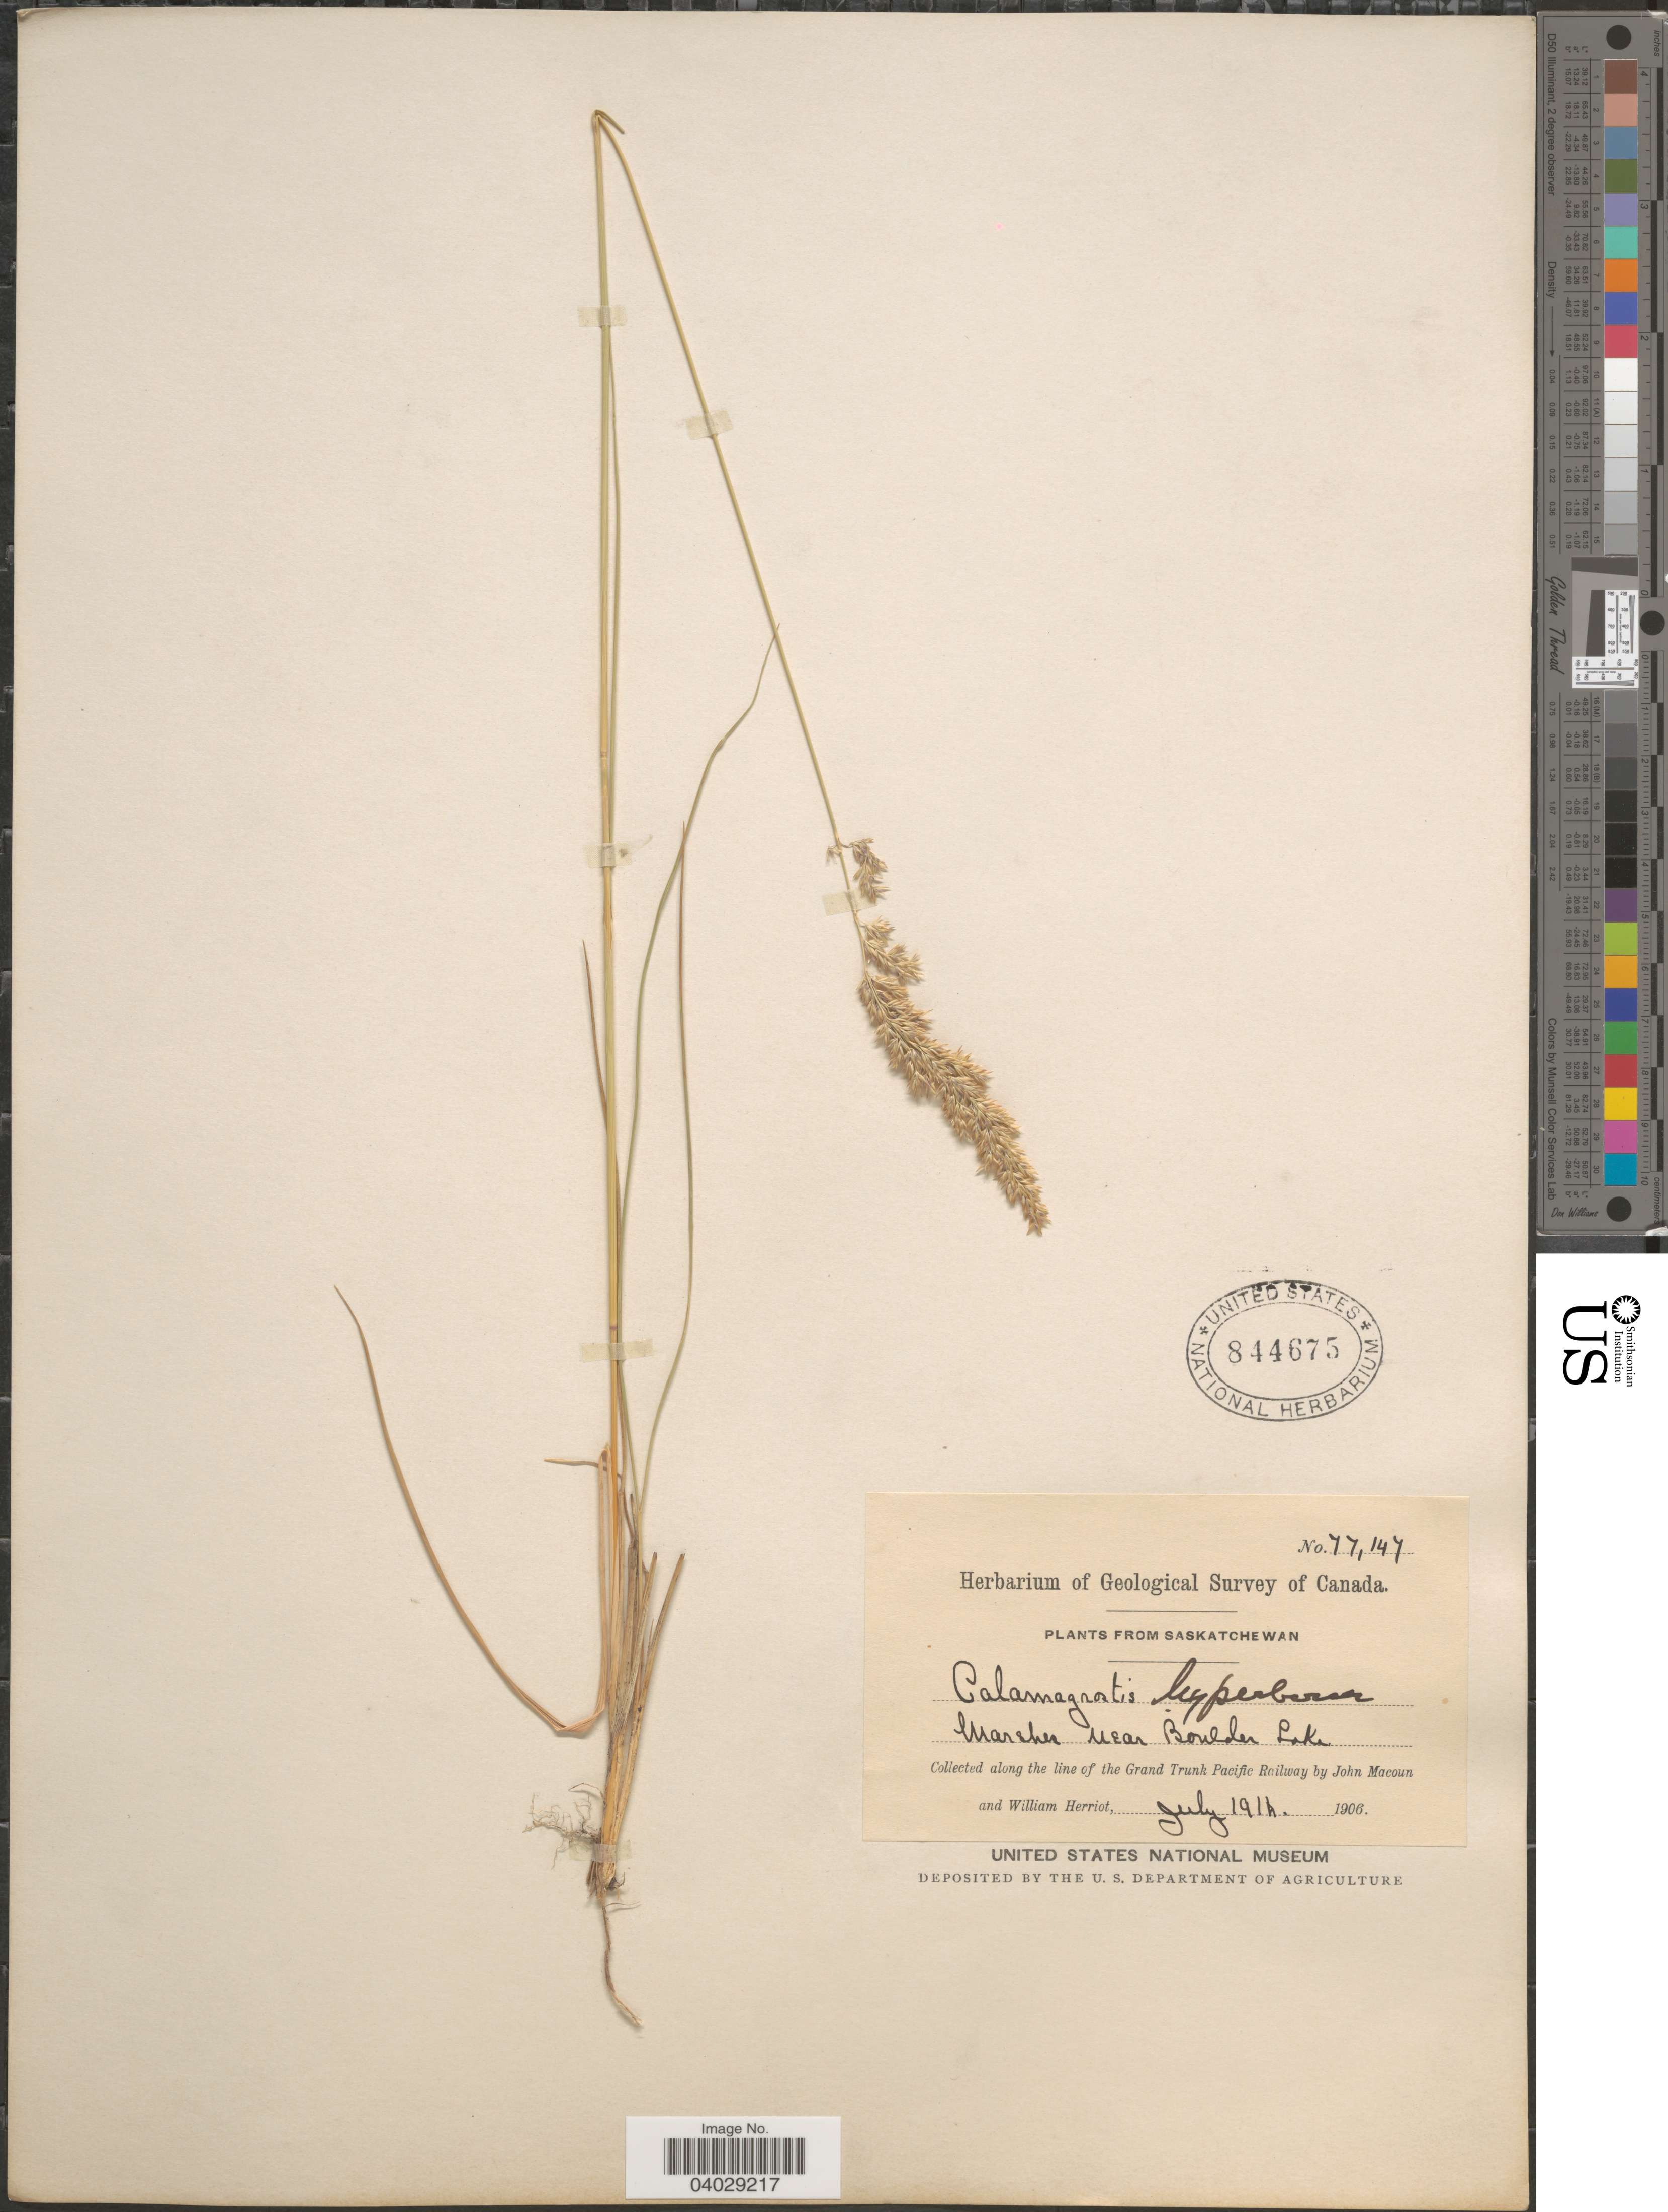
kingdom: Plantae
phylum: Tracheophyta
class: Liliopsida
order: Poales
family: Poaceae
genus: Calamagrostis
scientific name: Calamagrostis neglecta (Ehrh.) Gaertner et al.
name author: (Ehrhart) G. Gaertn. et al.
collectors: J. Macoun & W. Herriot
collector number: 77147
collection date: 1906-07-19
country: Canada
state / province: Saskatchewan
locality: Marshes near Boulder Lake. Along the line of the Grand Trunk Pacific Railway.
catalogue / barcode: US 844675